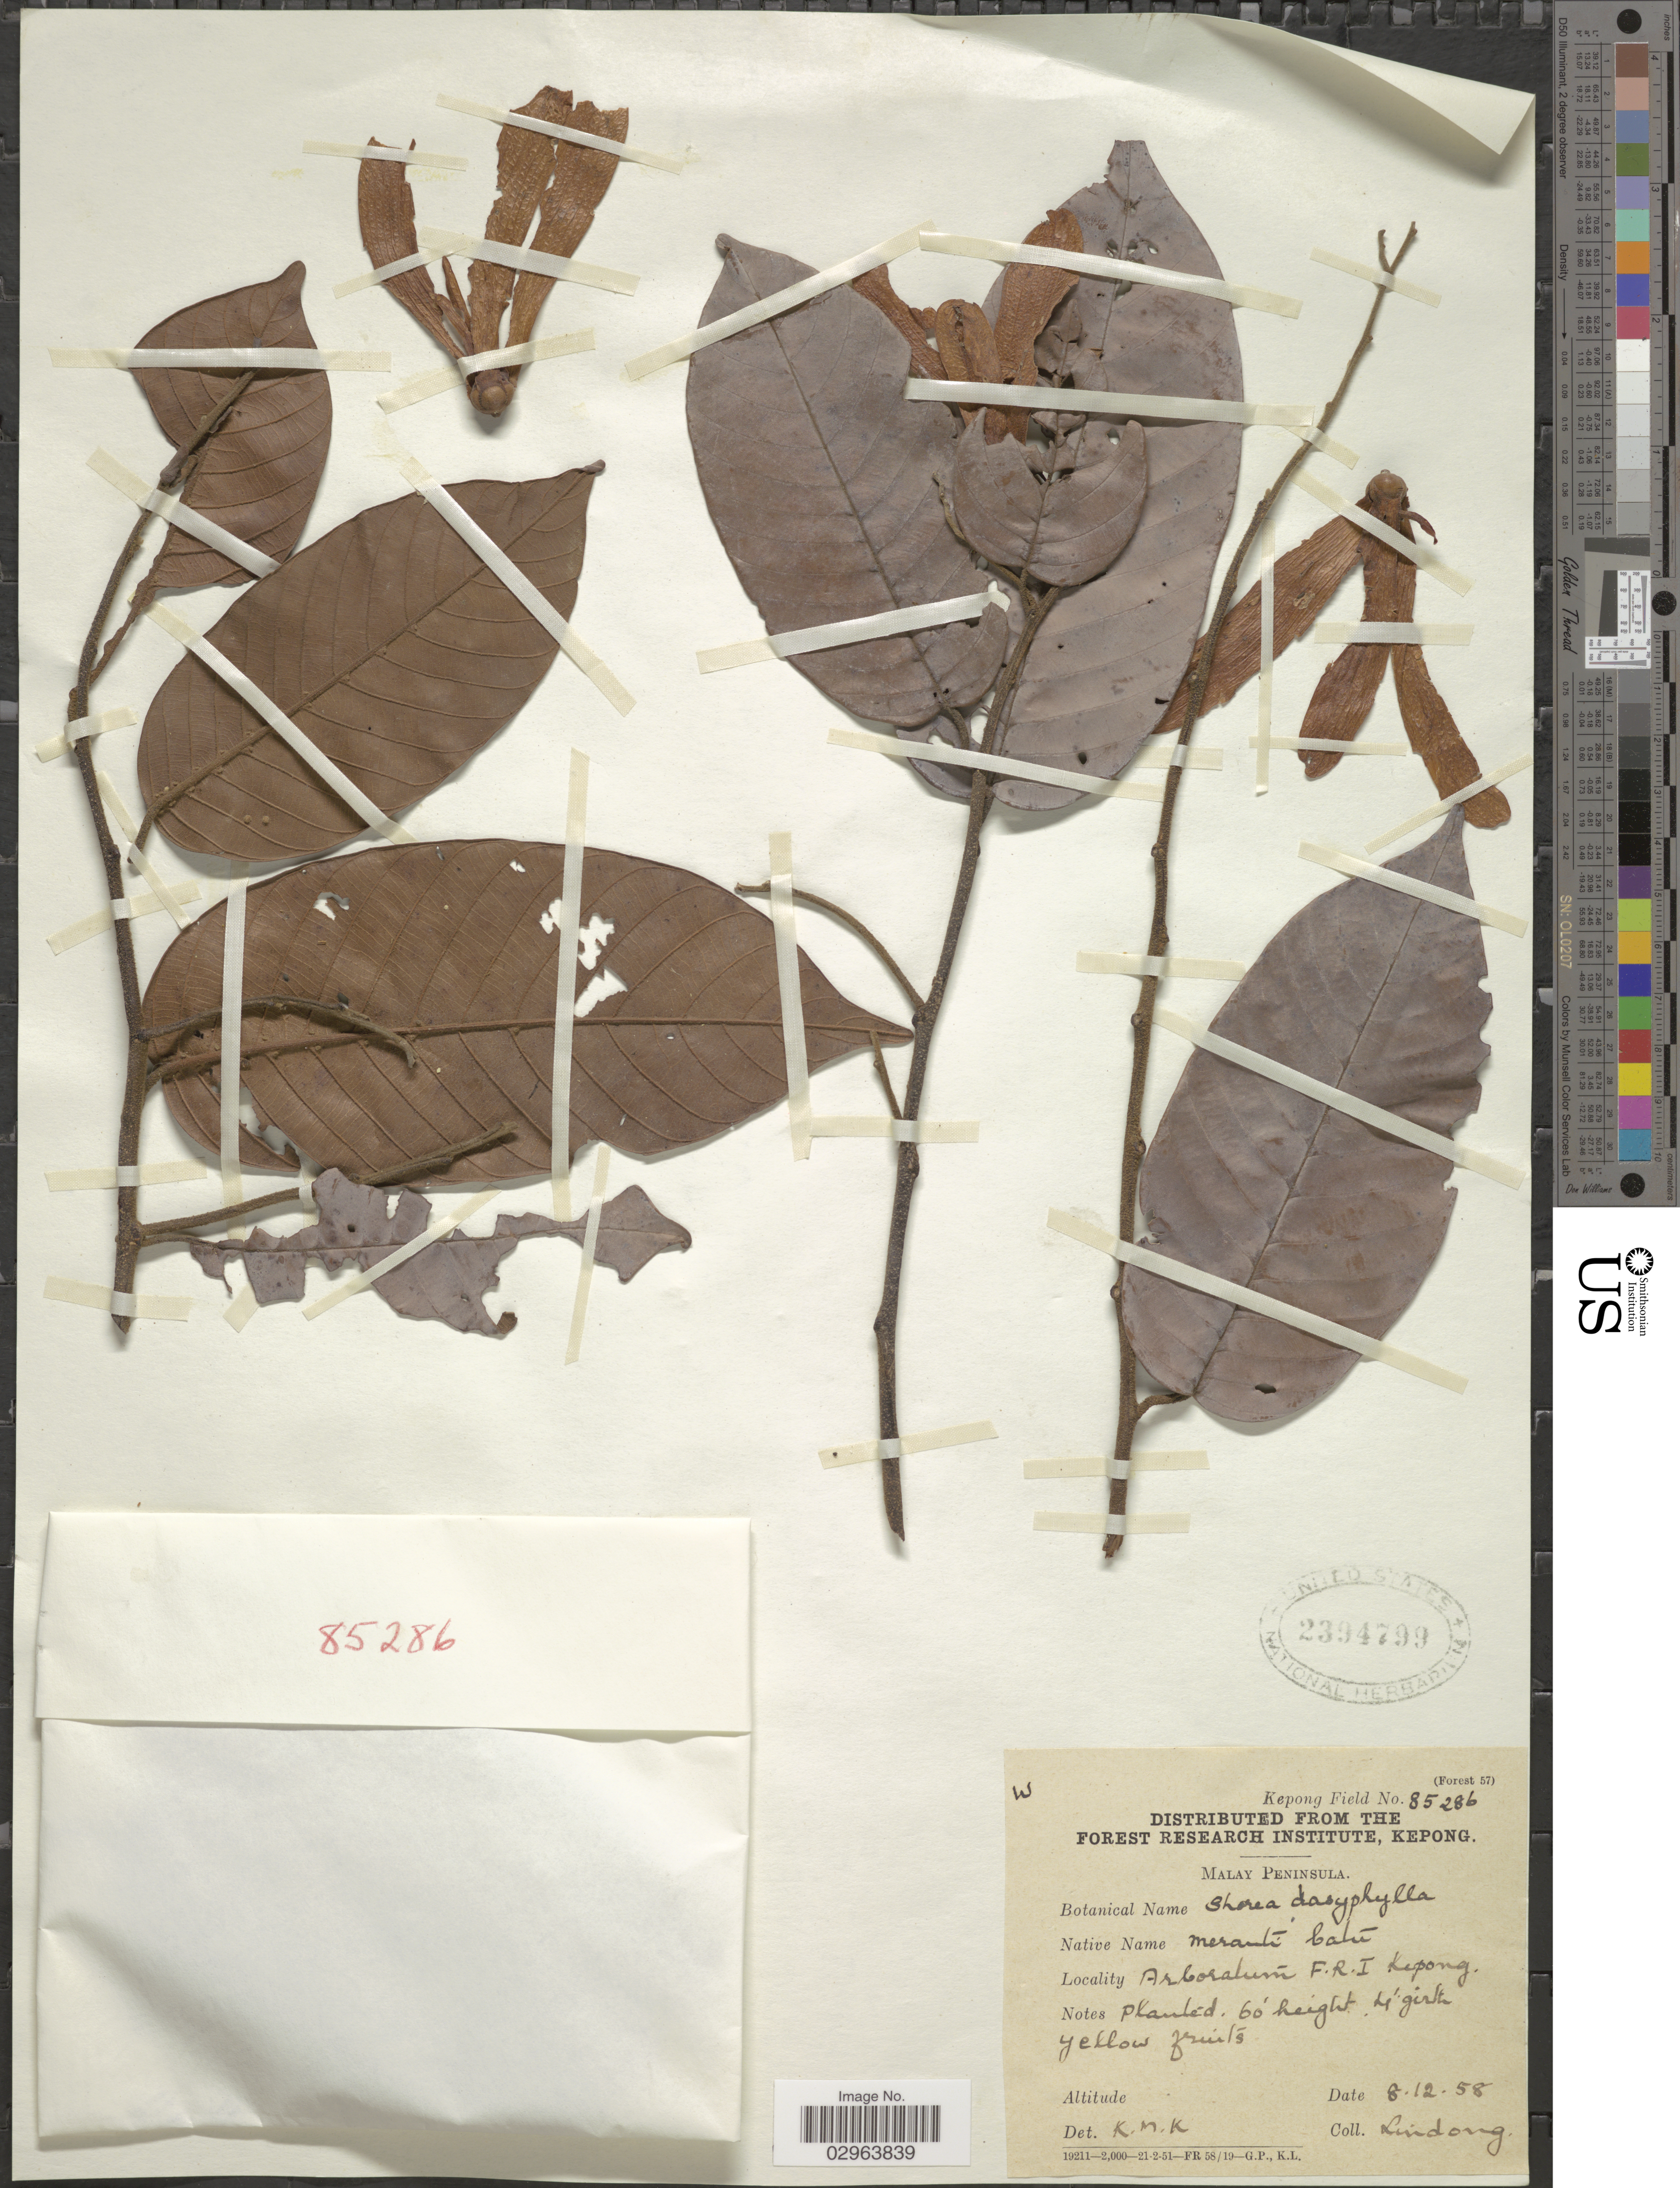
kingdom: Plantae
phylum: Tracheophyta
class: Magnoliopsida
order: Malvales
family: Dipterocarpaceae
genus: Rubroshorea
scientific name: Rubroshorea dasyphylla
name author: (Foxw.) P.S. Ashton & J. Heck.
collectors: Lindong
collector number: Kepong Field 85286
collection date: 1958-12-08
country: Malaysia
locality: Malay Peninsula. Arboratum F.R.I. Kepong.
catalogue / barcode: US 2394799